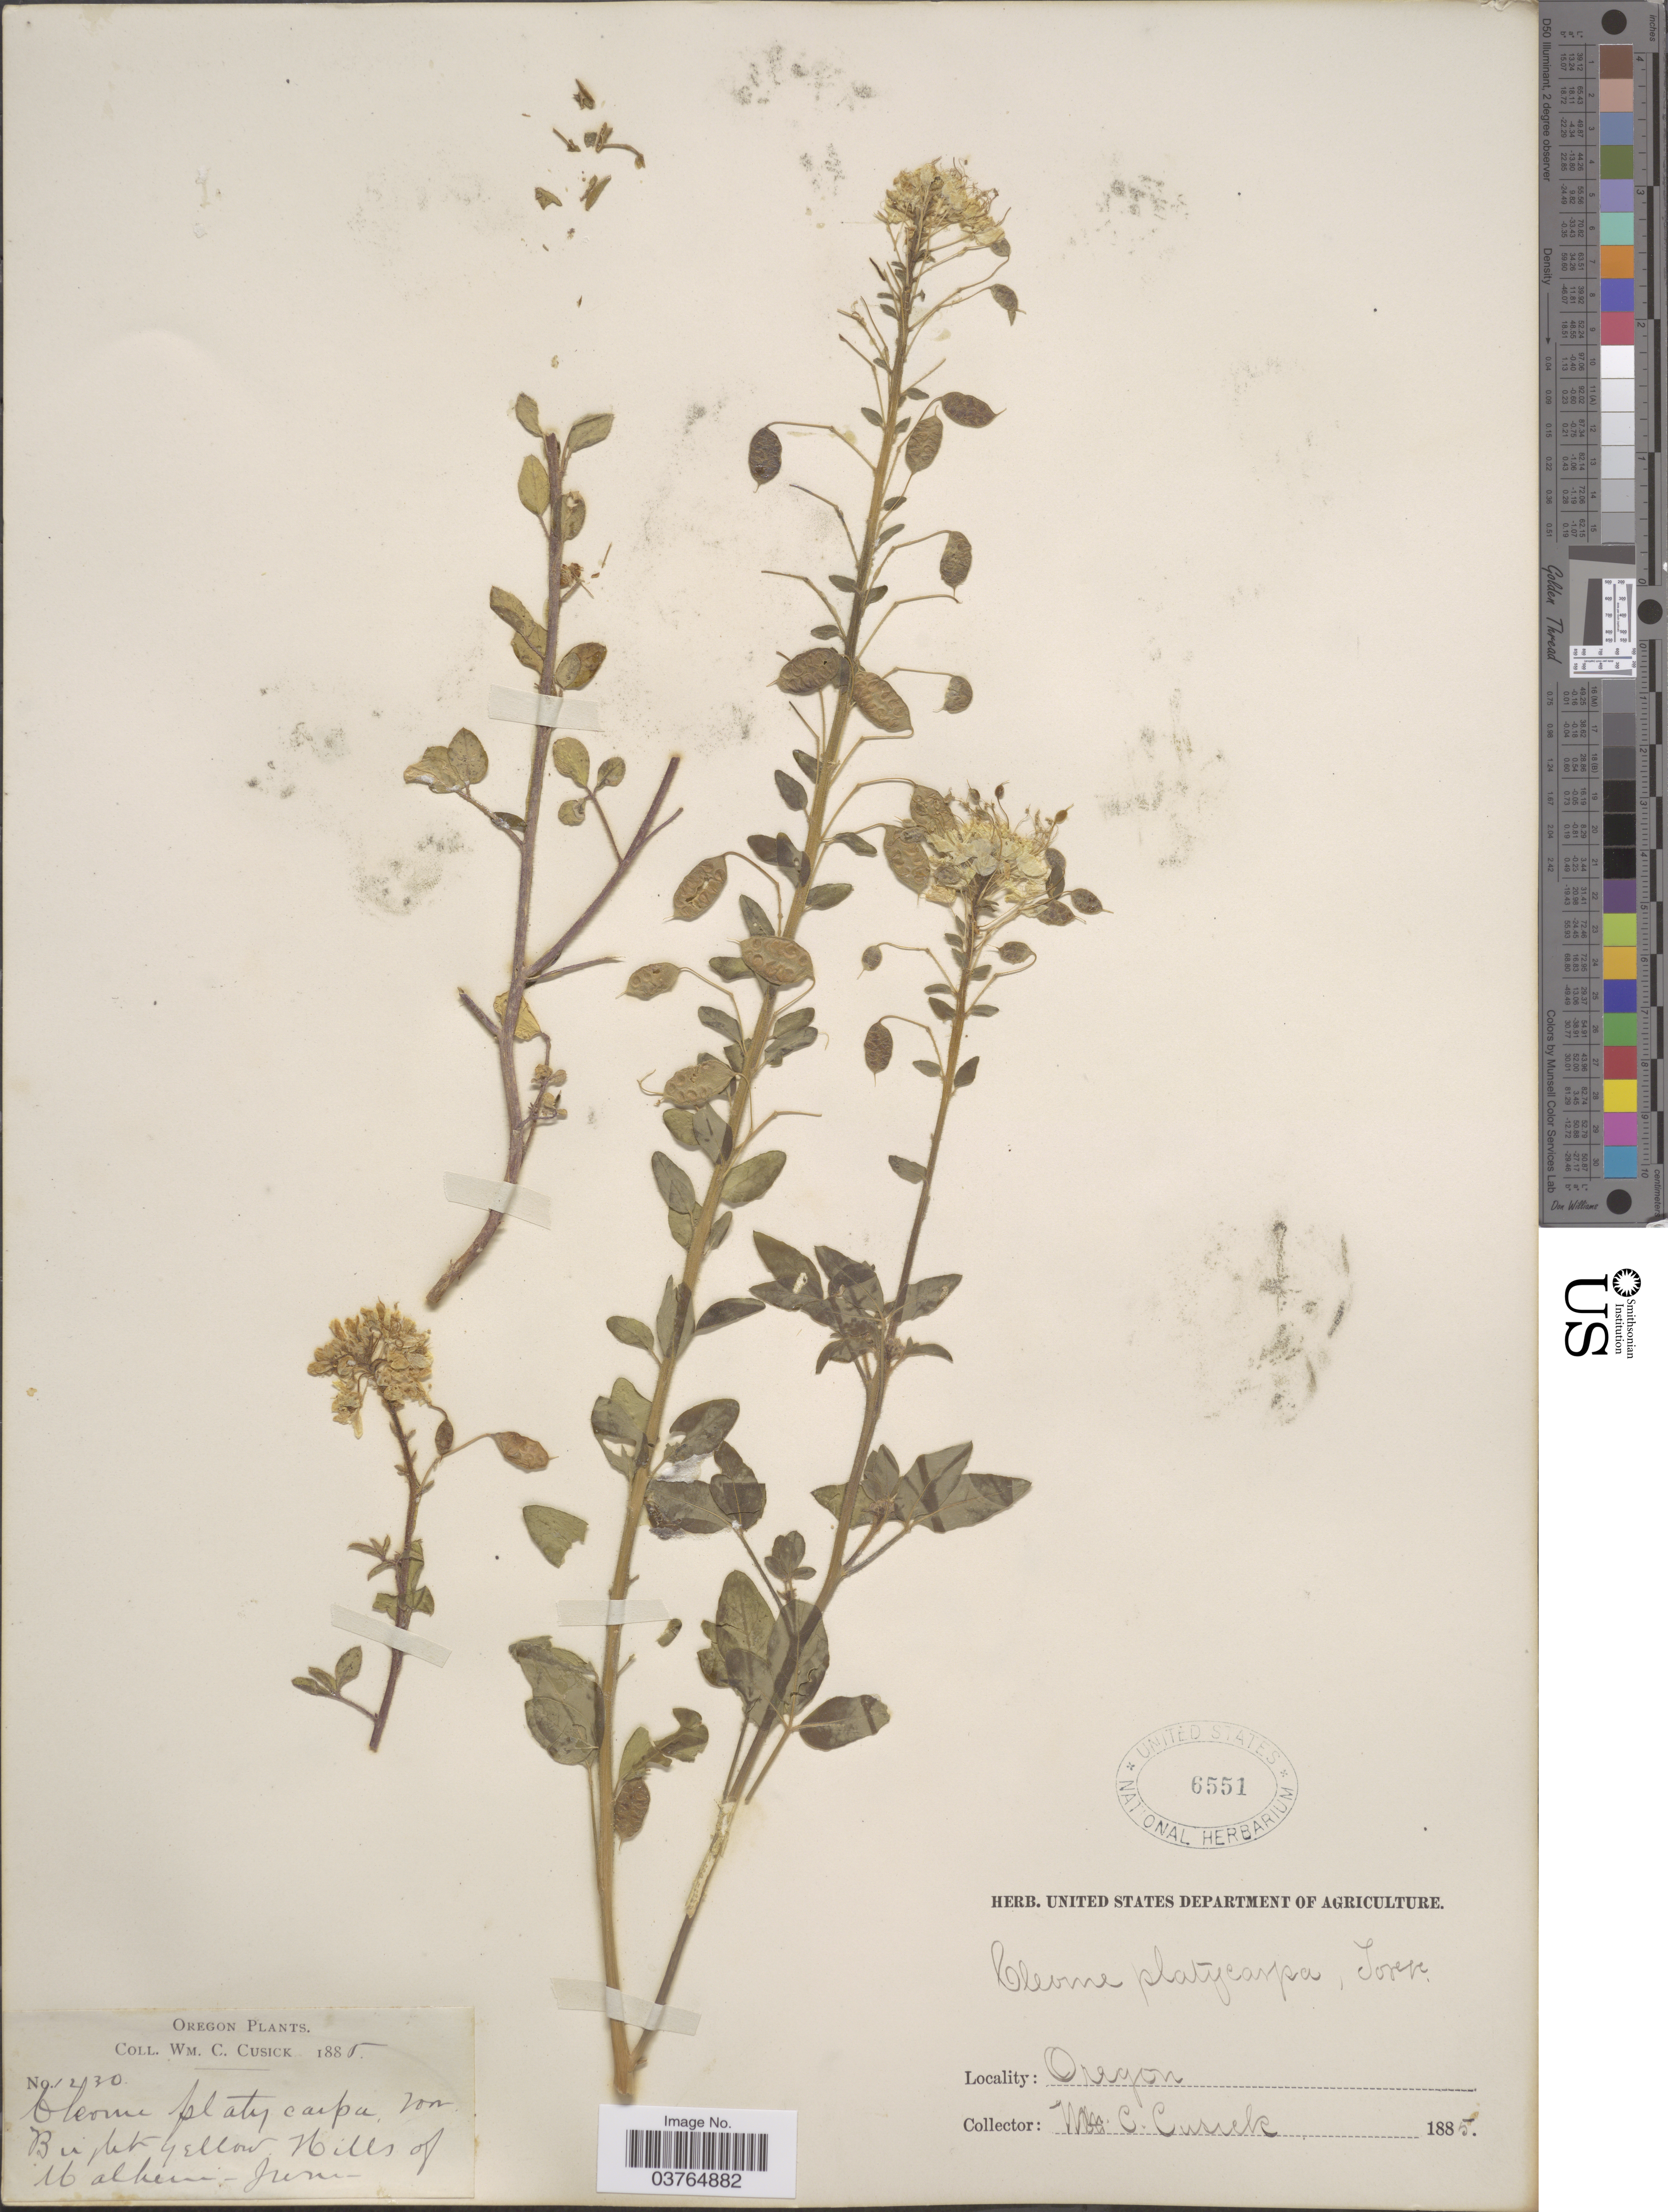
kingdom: Plantae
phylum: Tracheophyta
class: Magnoliopsida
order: Brassicales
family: Cleomaceae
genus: Cleomella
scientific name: Cleomella platycarpa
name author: (Torr.) Roalson & J.C. Hall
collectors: W. C. Cusick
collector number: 1230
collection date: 1885-06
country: United States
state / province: Oregon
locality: Bright Yellow Hills of Malheur.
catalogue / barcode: US 6551